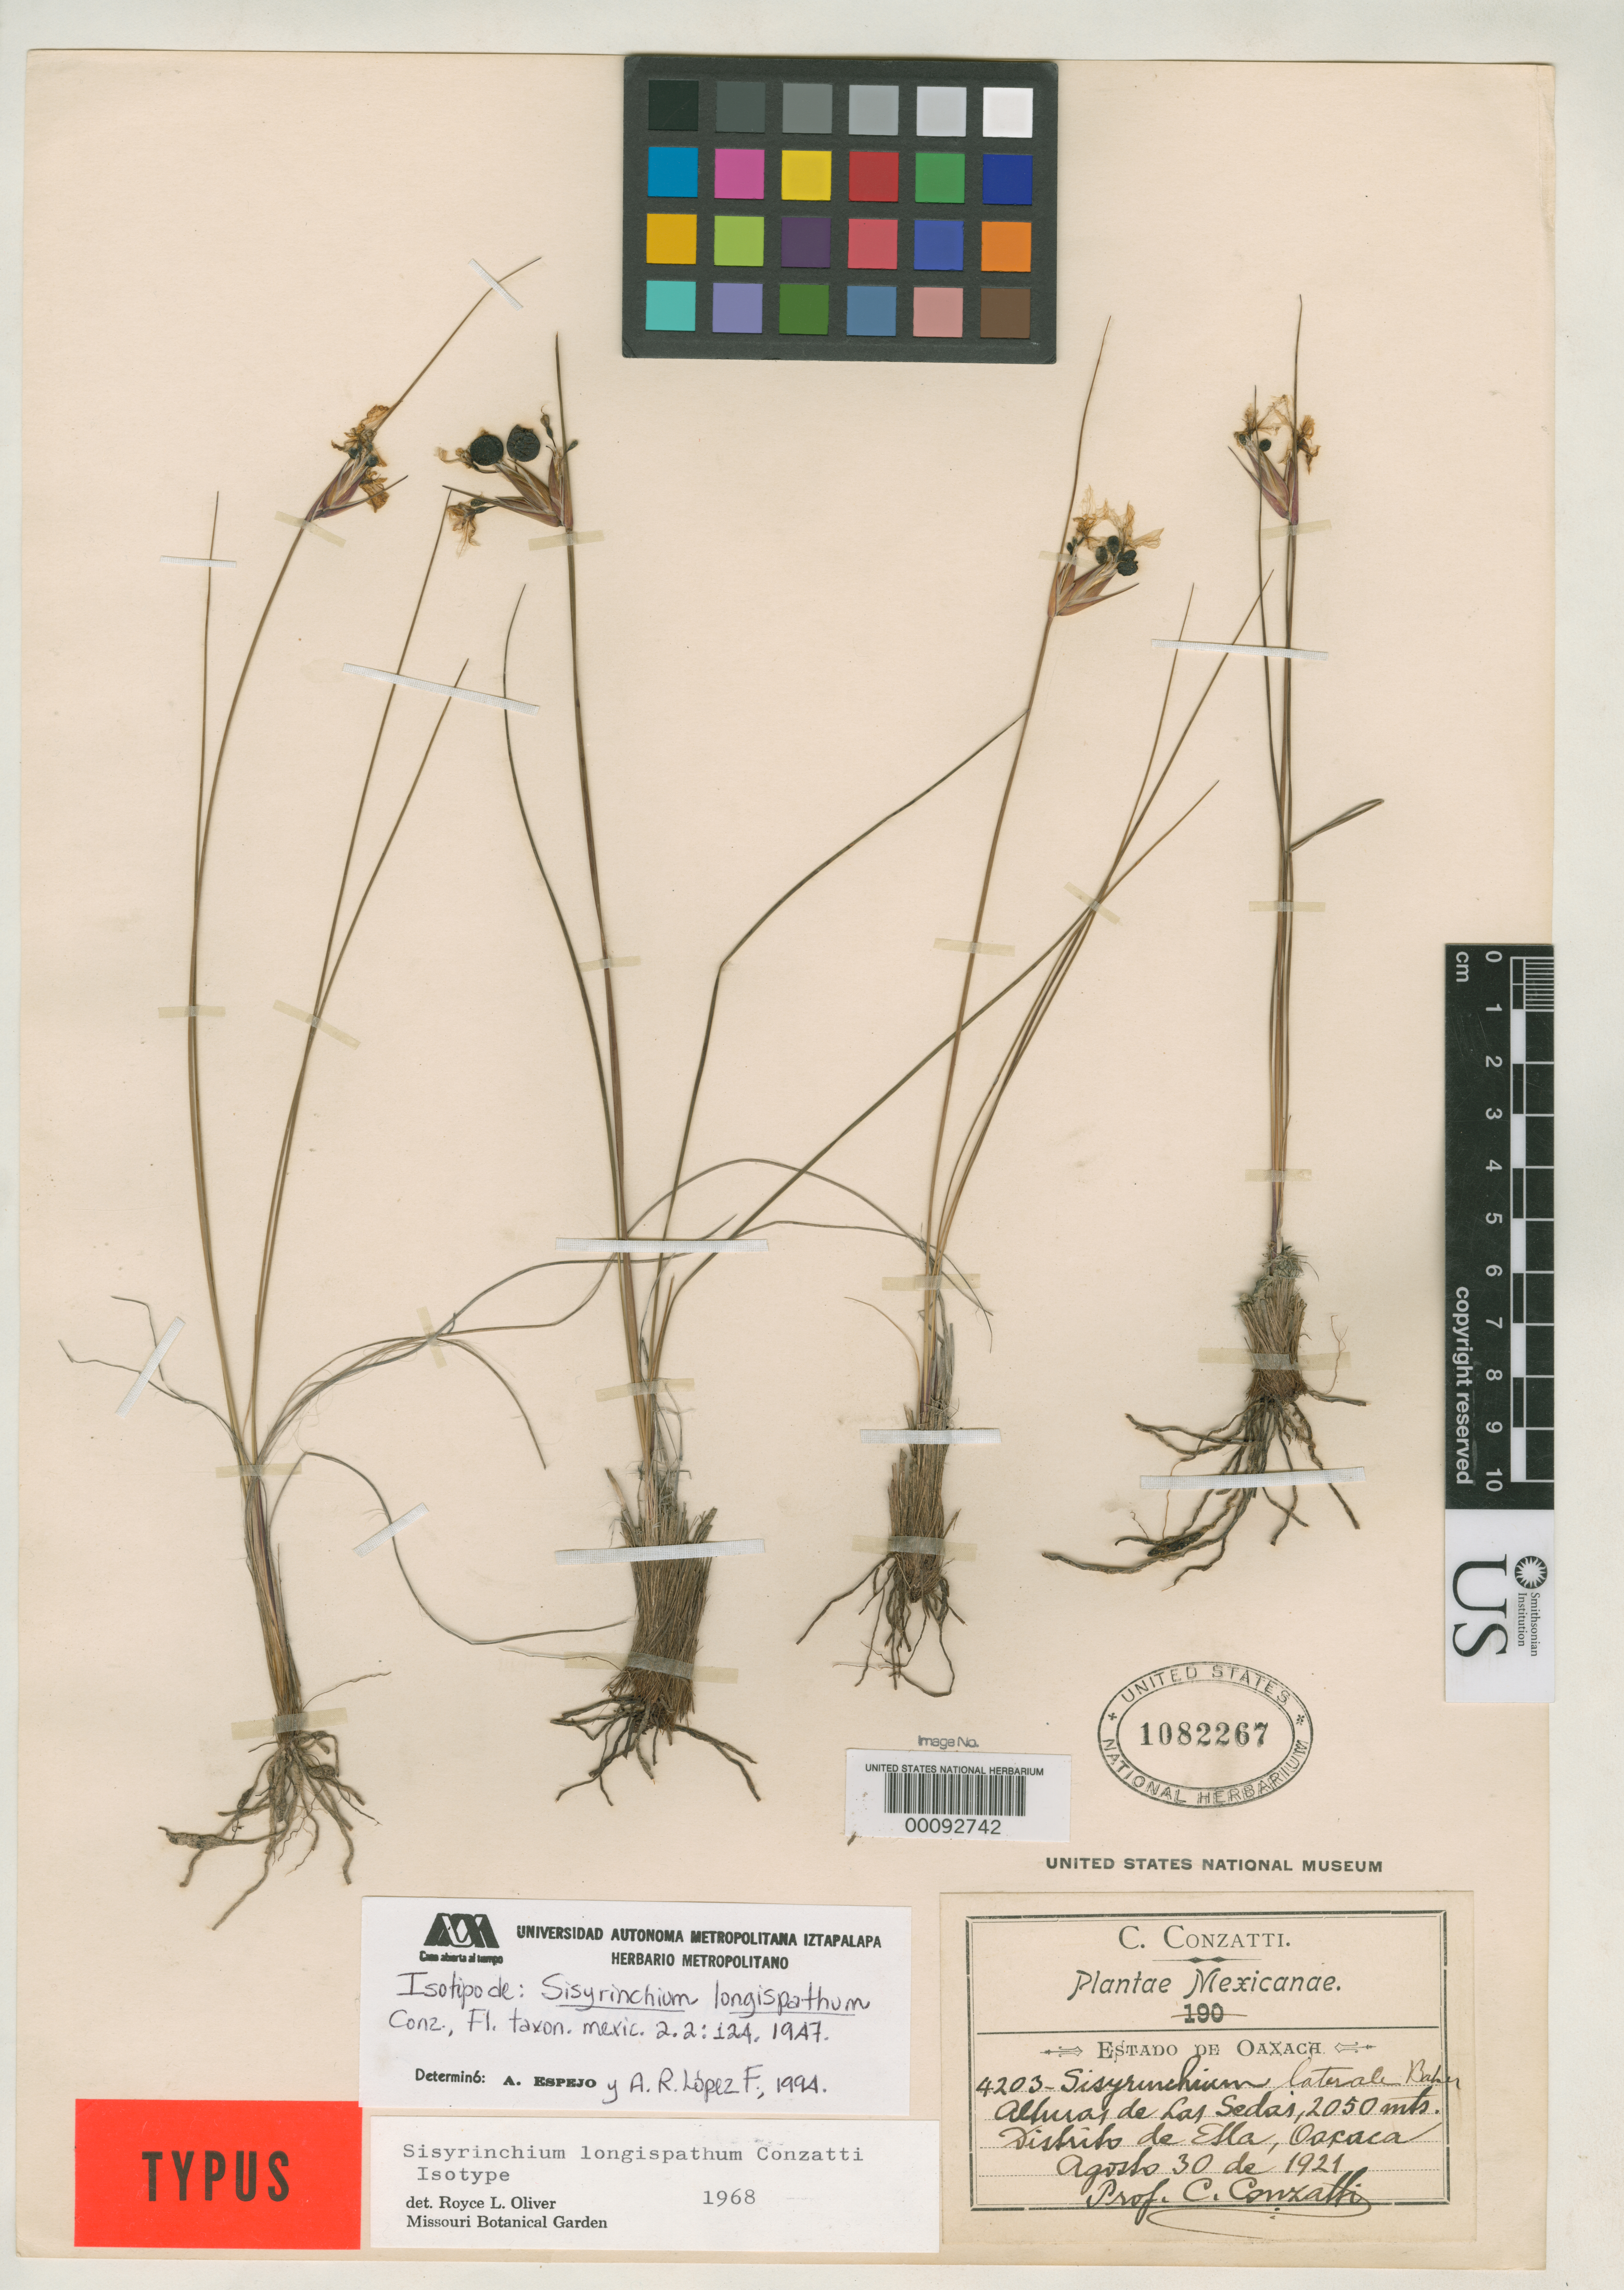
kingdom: Plantae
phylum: Tracheophyta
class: Liliopsida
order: Asparagales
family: Iridaceae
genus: Sisyrinchium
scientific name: Sisyrinchium longispathum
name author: Conz.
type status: Isotype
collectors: C. Conzatti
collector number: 4203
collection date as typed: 30 Aug 1921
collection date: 1921-08-30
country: Mexico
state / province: Oaxaca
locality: Alhuas de Las Sedas.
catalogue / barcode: US 1082267